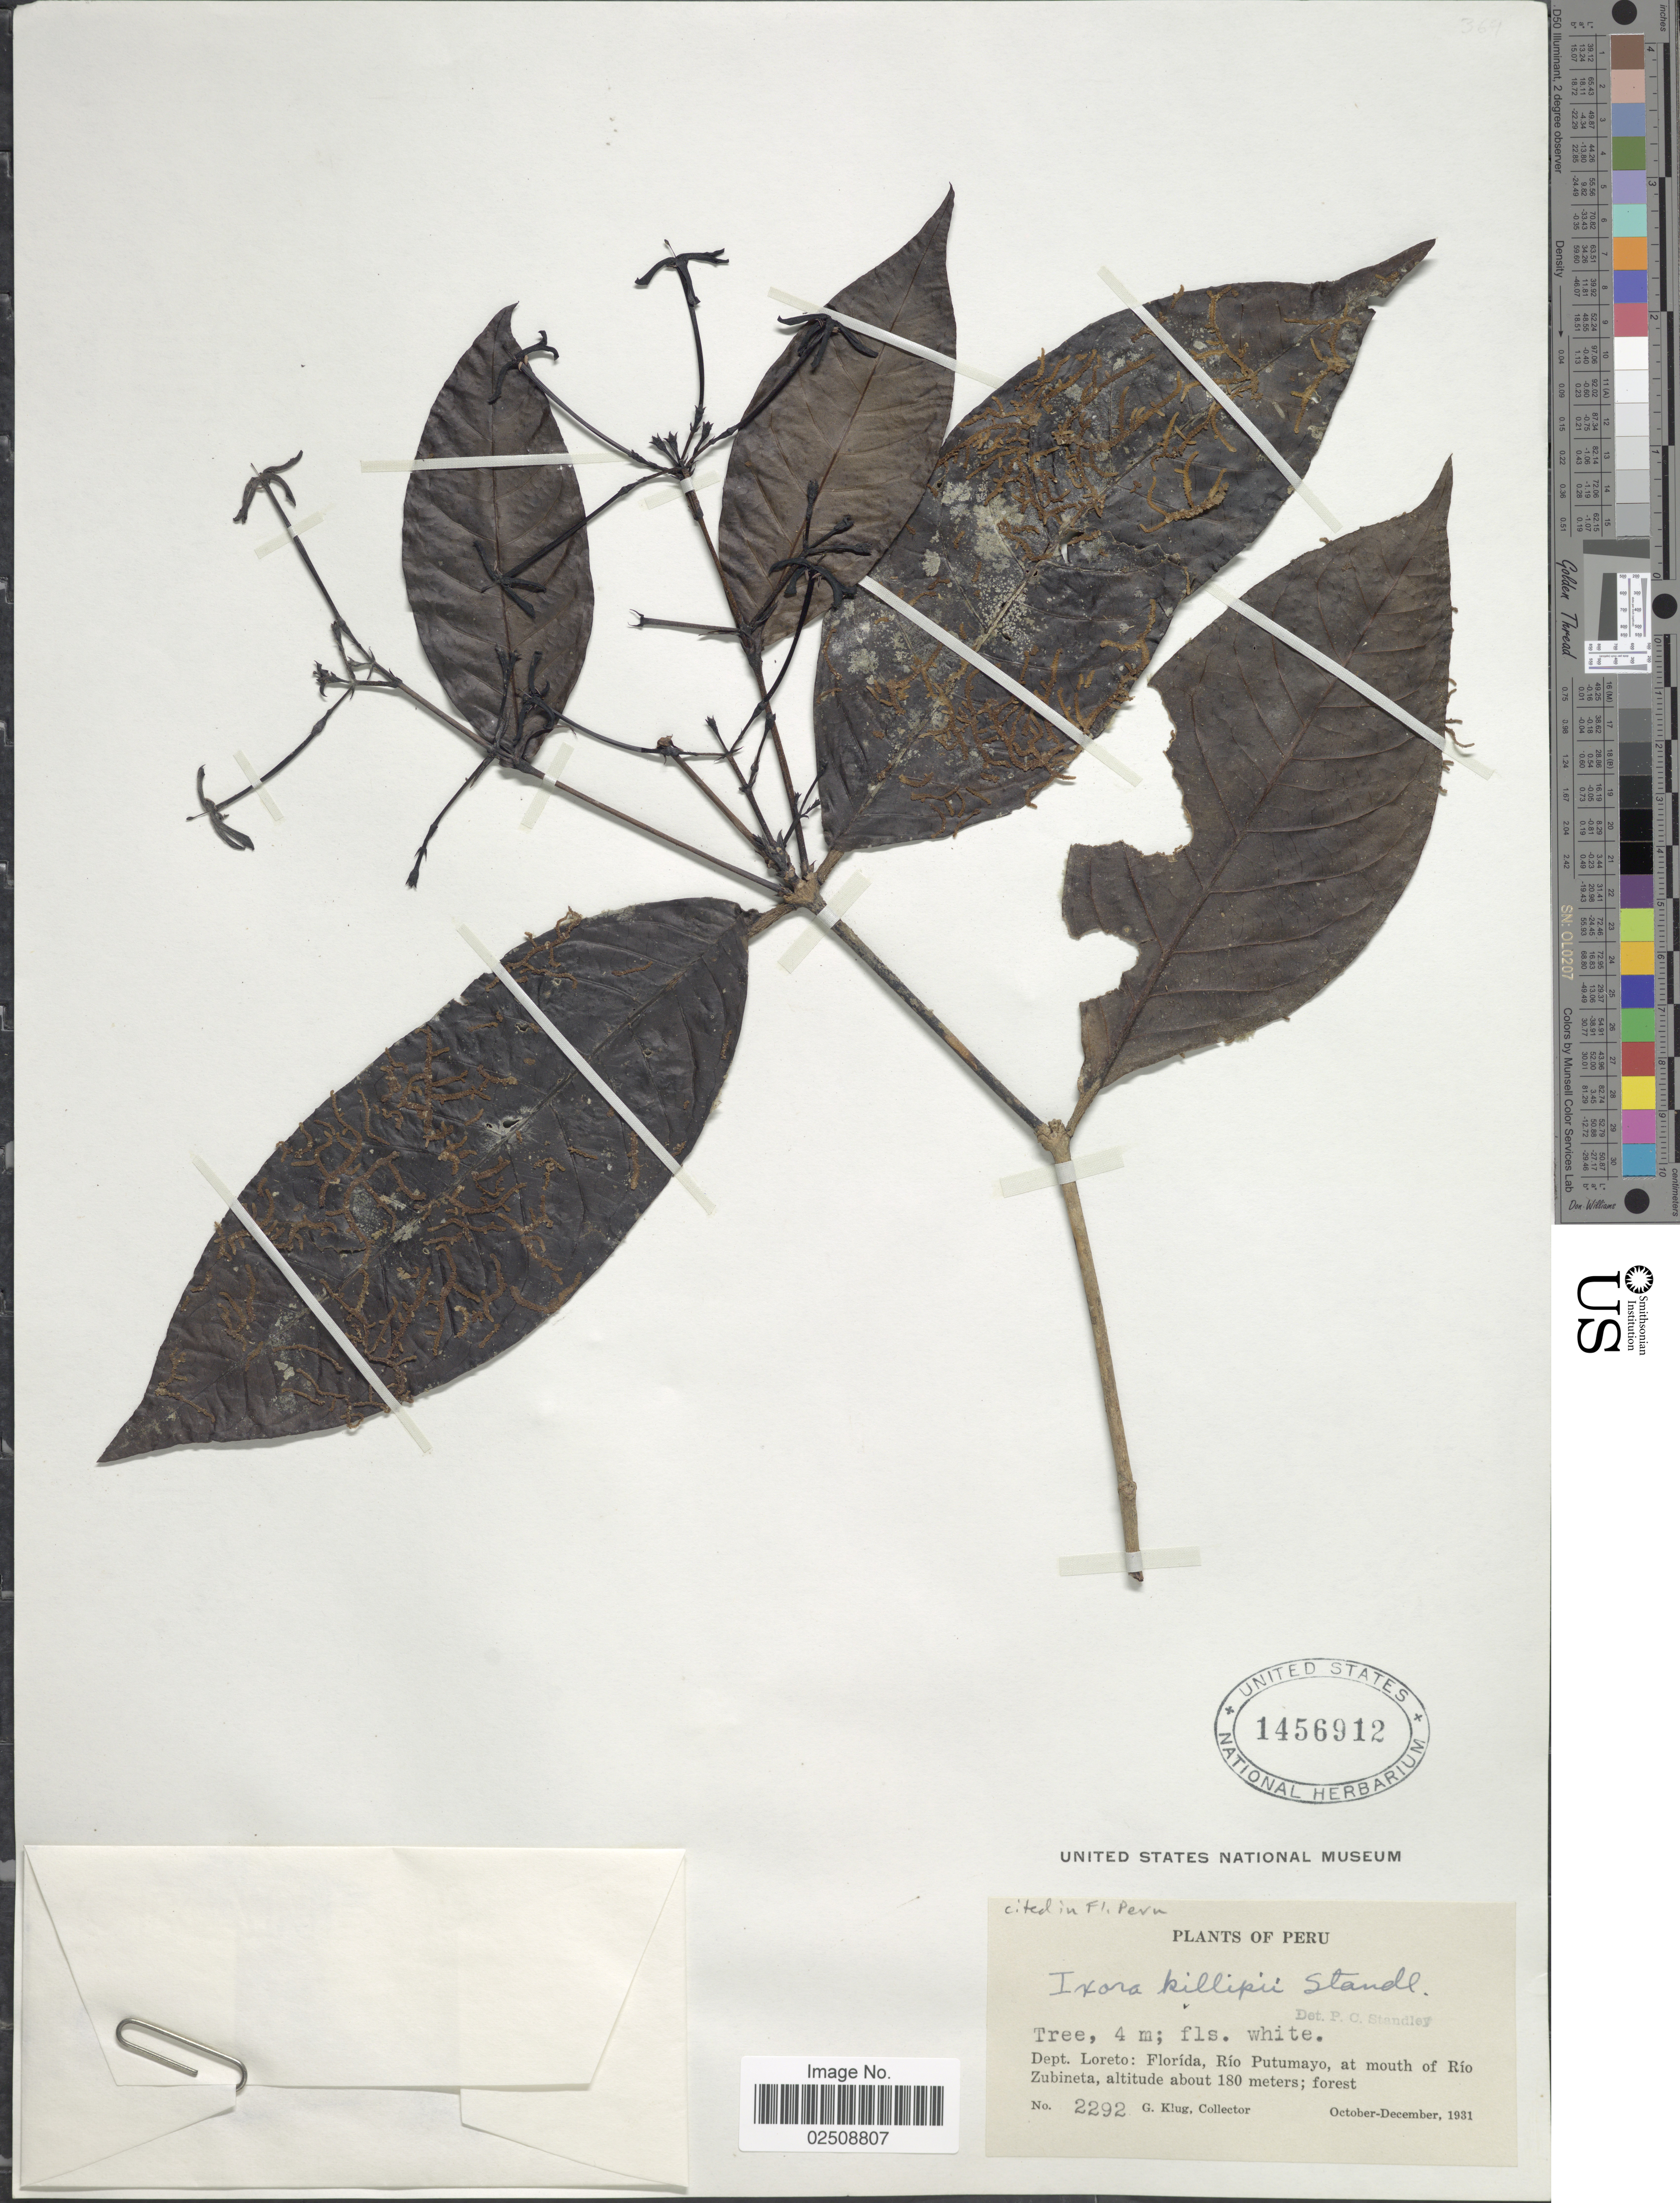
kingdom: Plantae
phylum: Tracheophyta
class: Magnoliopsida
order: Gentianales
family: Rubiaceae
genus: Ixora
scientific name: Ixora killipii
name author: Standl.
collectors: G. Klug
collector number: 2292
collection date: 1931-10/1931-12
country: Peru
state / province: Loreto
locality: Dept. Loreto: Florida, Rio Putumayo, at mouth of Rio Zubineta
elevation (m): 180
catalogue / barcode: US 1456912